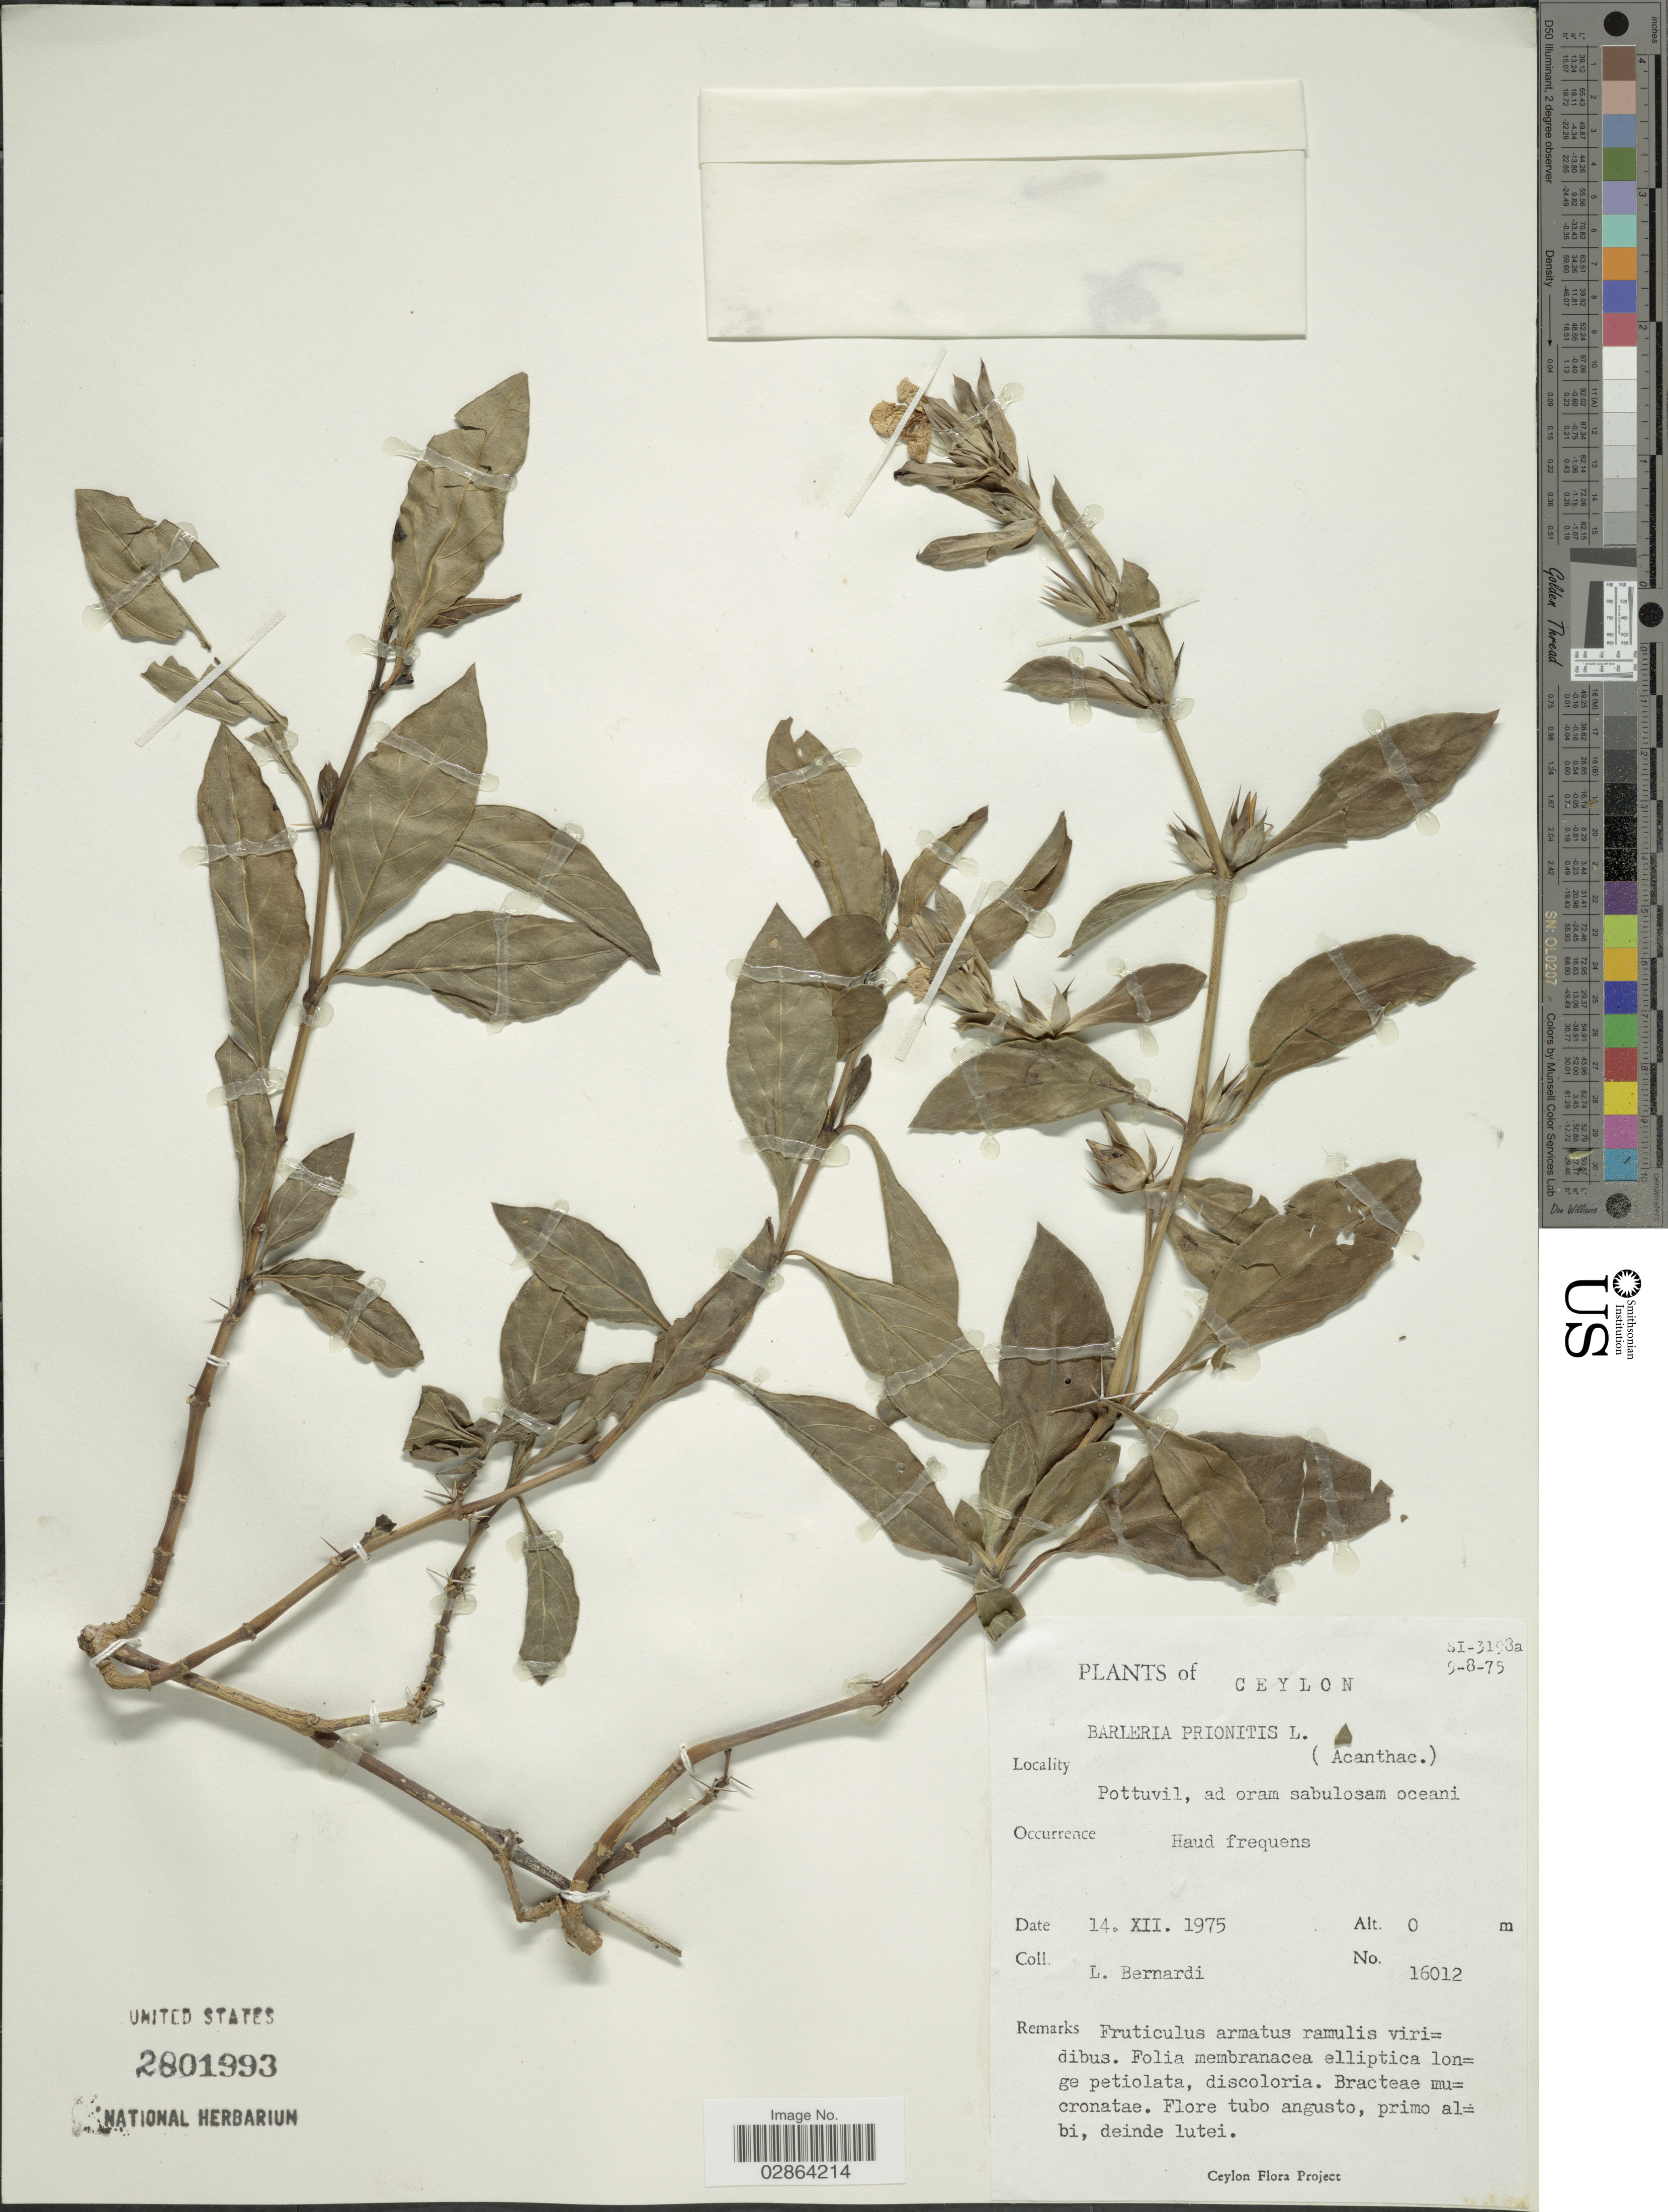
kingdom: Plantae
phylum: Tracheophyta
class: Magnoliopsida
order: Lamiales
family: Acanthaceae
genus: Barleria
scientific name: Barleria prionitis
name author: L.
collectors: L. Bernardi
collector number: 16012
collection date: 1975-12-14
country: Sri Lanka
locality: Ceylon, Pottuvil, ad orum sabulosam oceani.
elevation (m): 0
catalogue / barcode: US 2801993